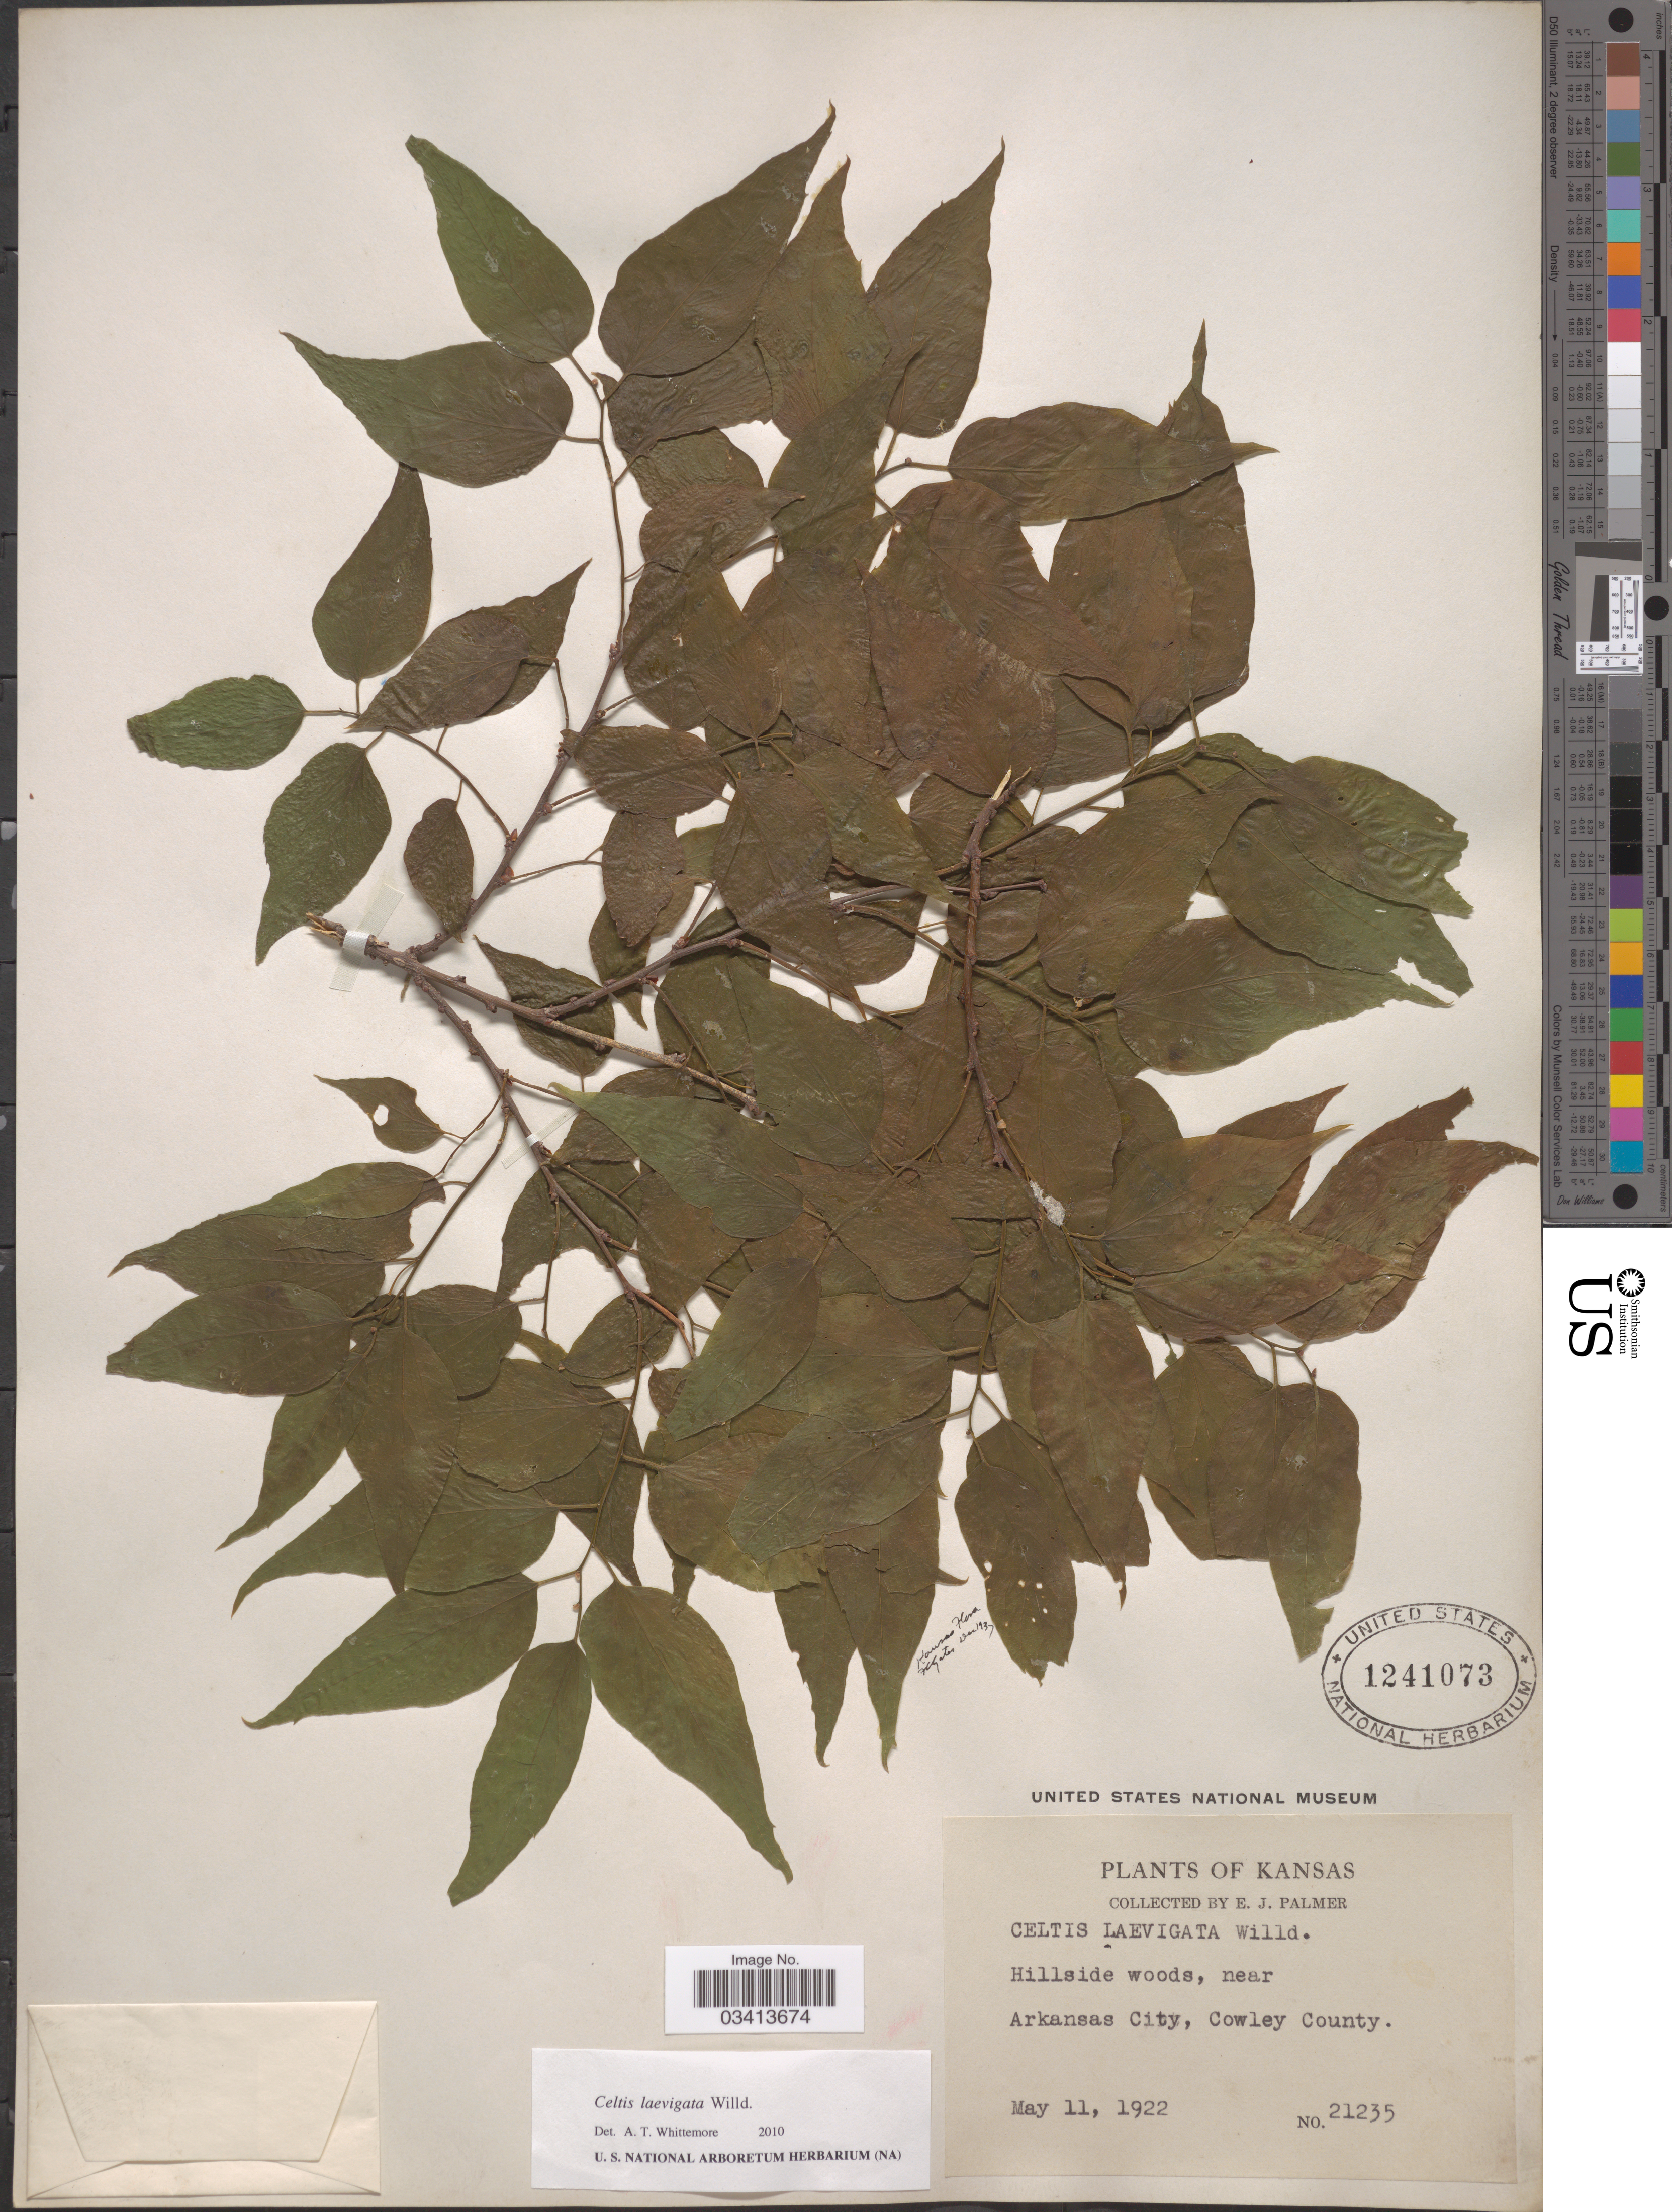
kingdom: Plantae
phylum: Tracheophyta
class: Magnoliopsida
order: Rosales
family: Cannabaceae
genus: Celtis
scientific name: Celtis laevigata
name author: Willd.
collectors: E. J. Palmer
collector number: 21235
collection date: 1922-05-11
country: United States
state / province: Arkansas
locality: Near Arkansas City, Cowley County.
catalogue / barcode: US 1241073